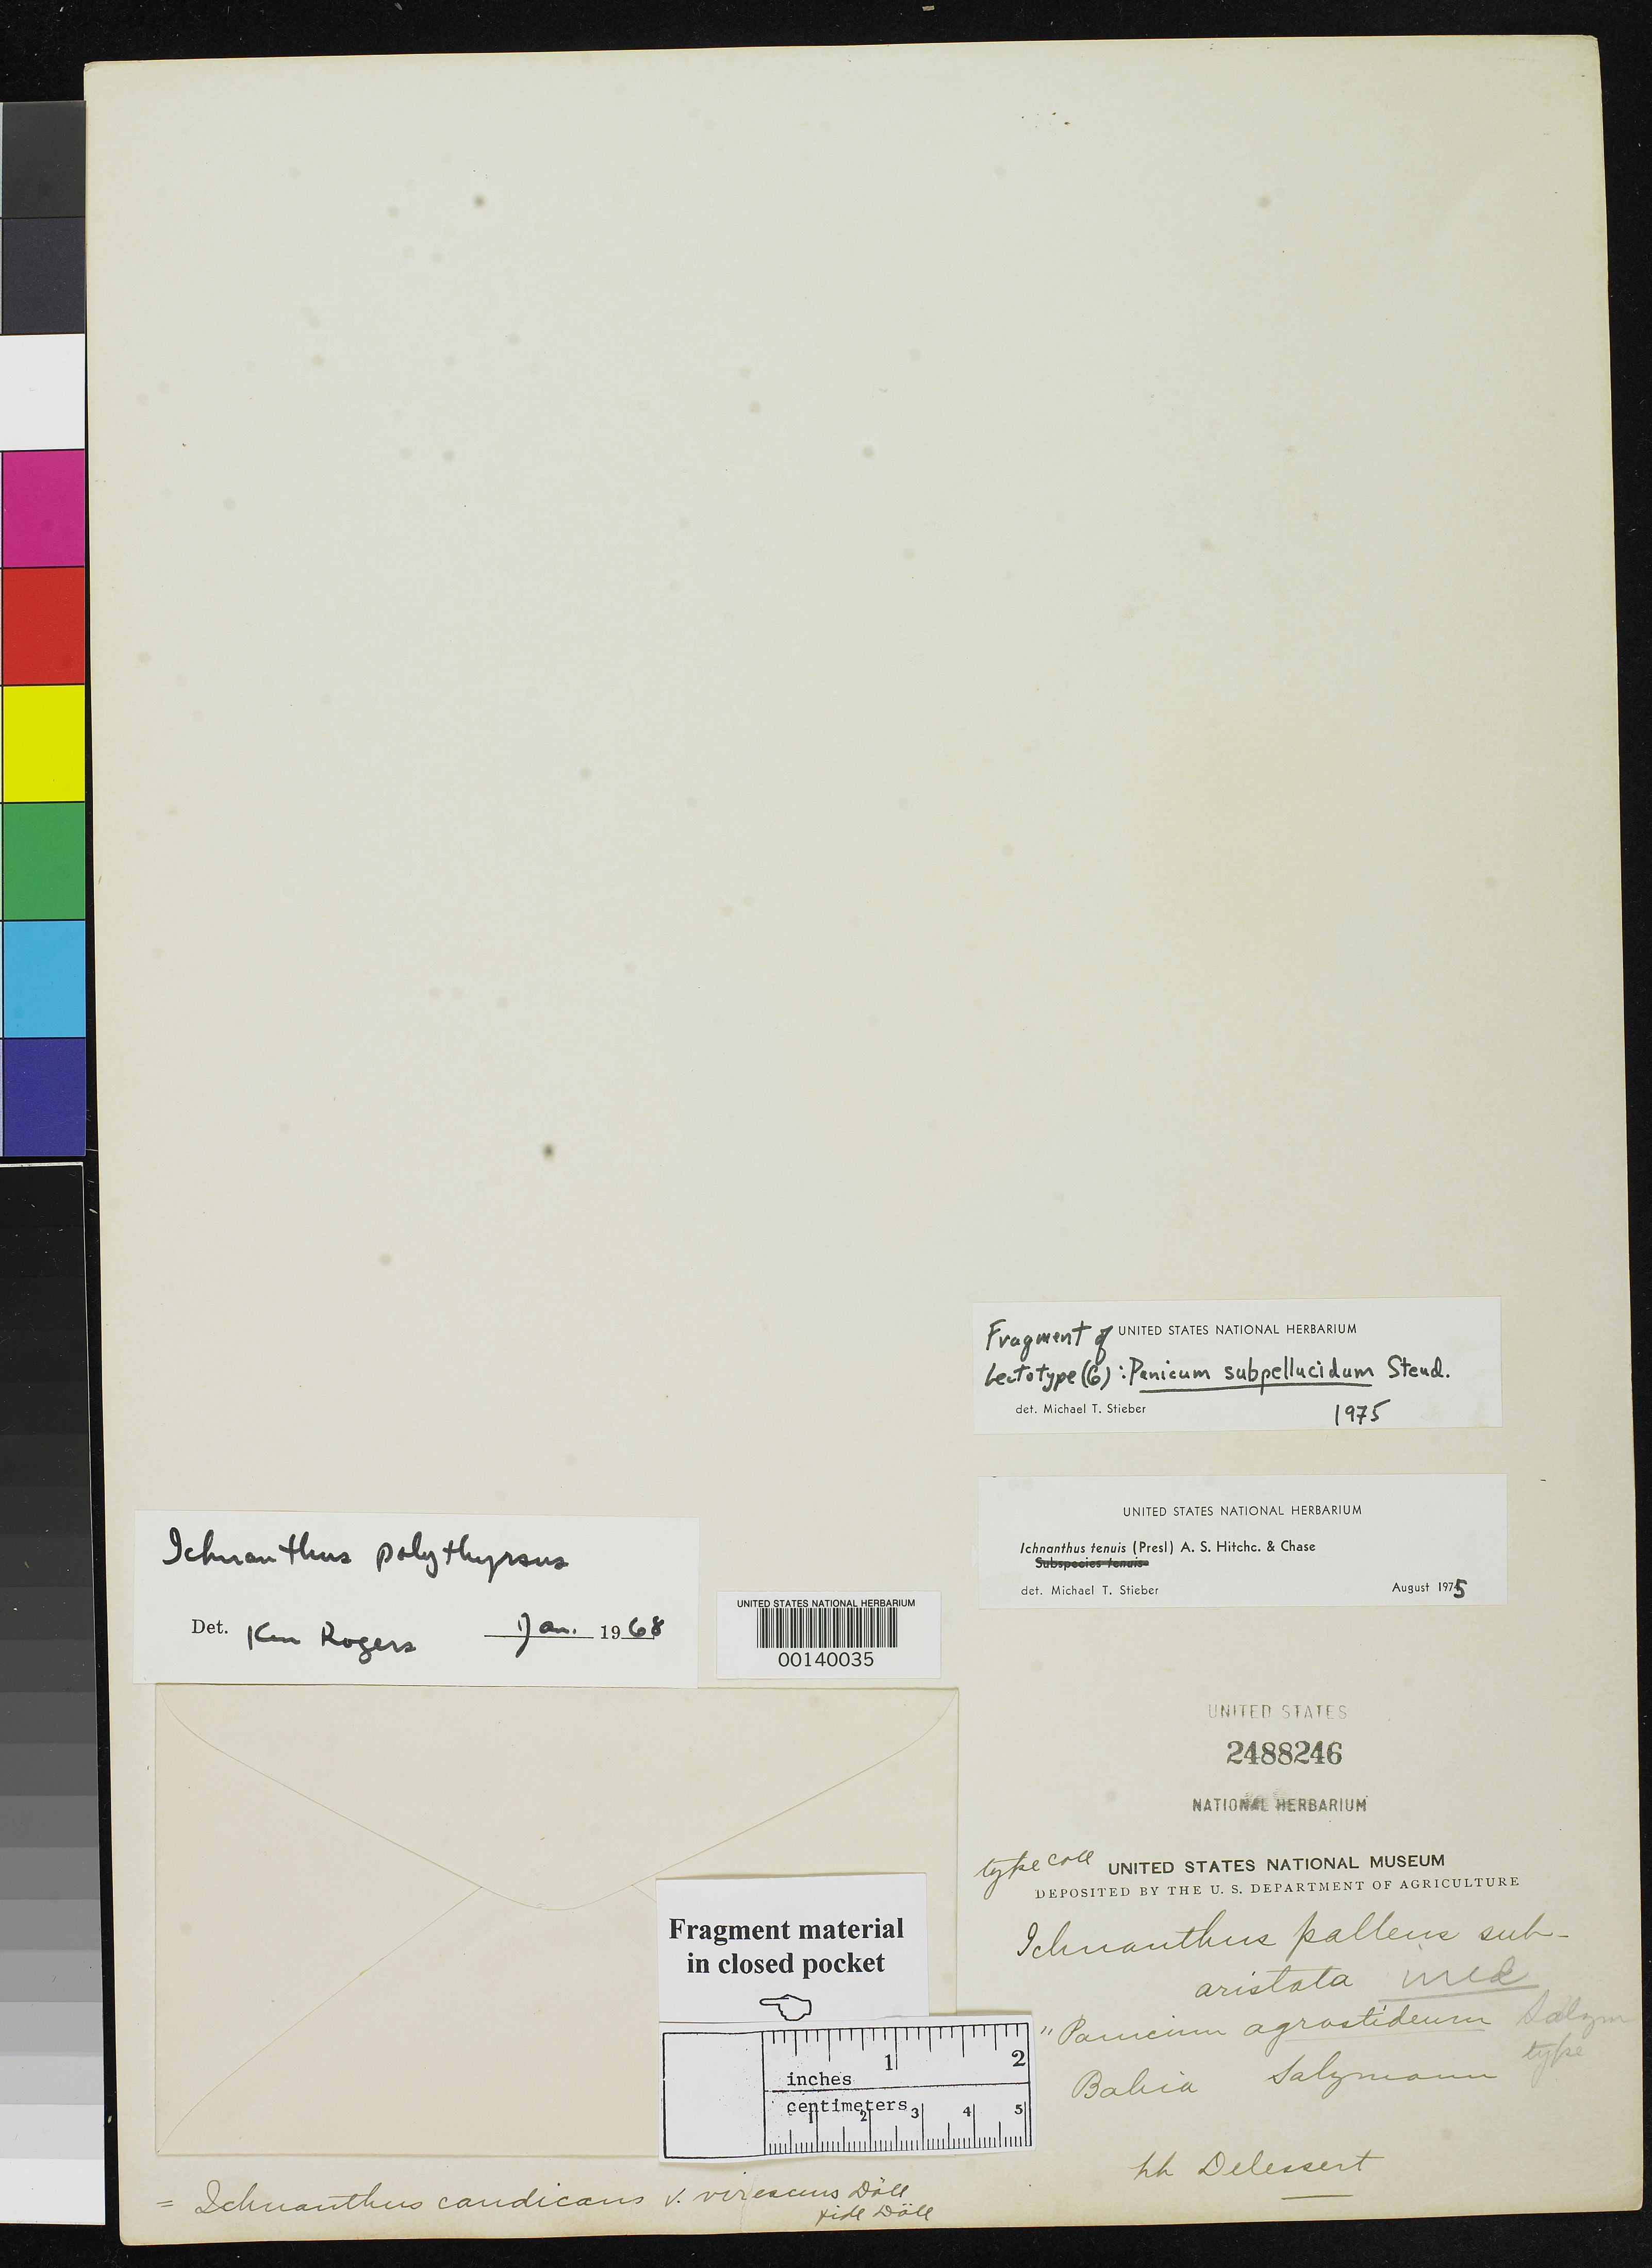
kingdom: Plantae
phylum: Tracheophyta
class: Liliopsida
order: Poales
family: Poaceae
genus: Panicum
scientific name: Panicum subpellucidum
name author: Steud.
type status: Type Fragment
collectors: P. Salzmann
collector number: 703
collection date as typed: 1830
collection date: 1830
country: Brazil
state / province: Bahia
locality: North of Esplanda city on road to Jaquera.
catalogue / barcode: US 2488246